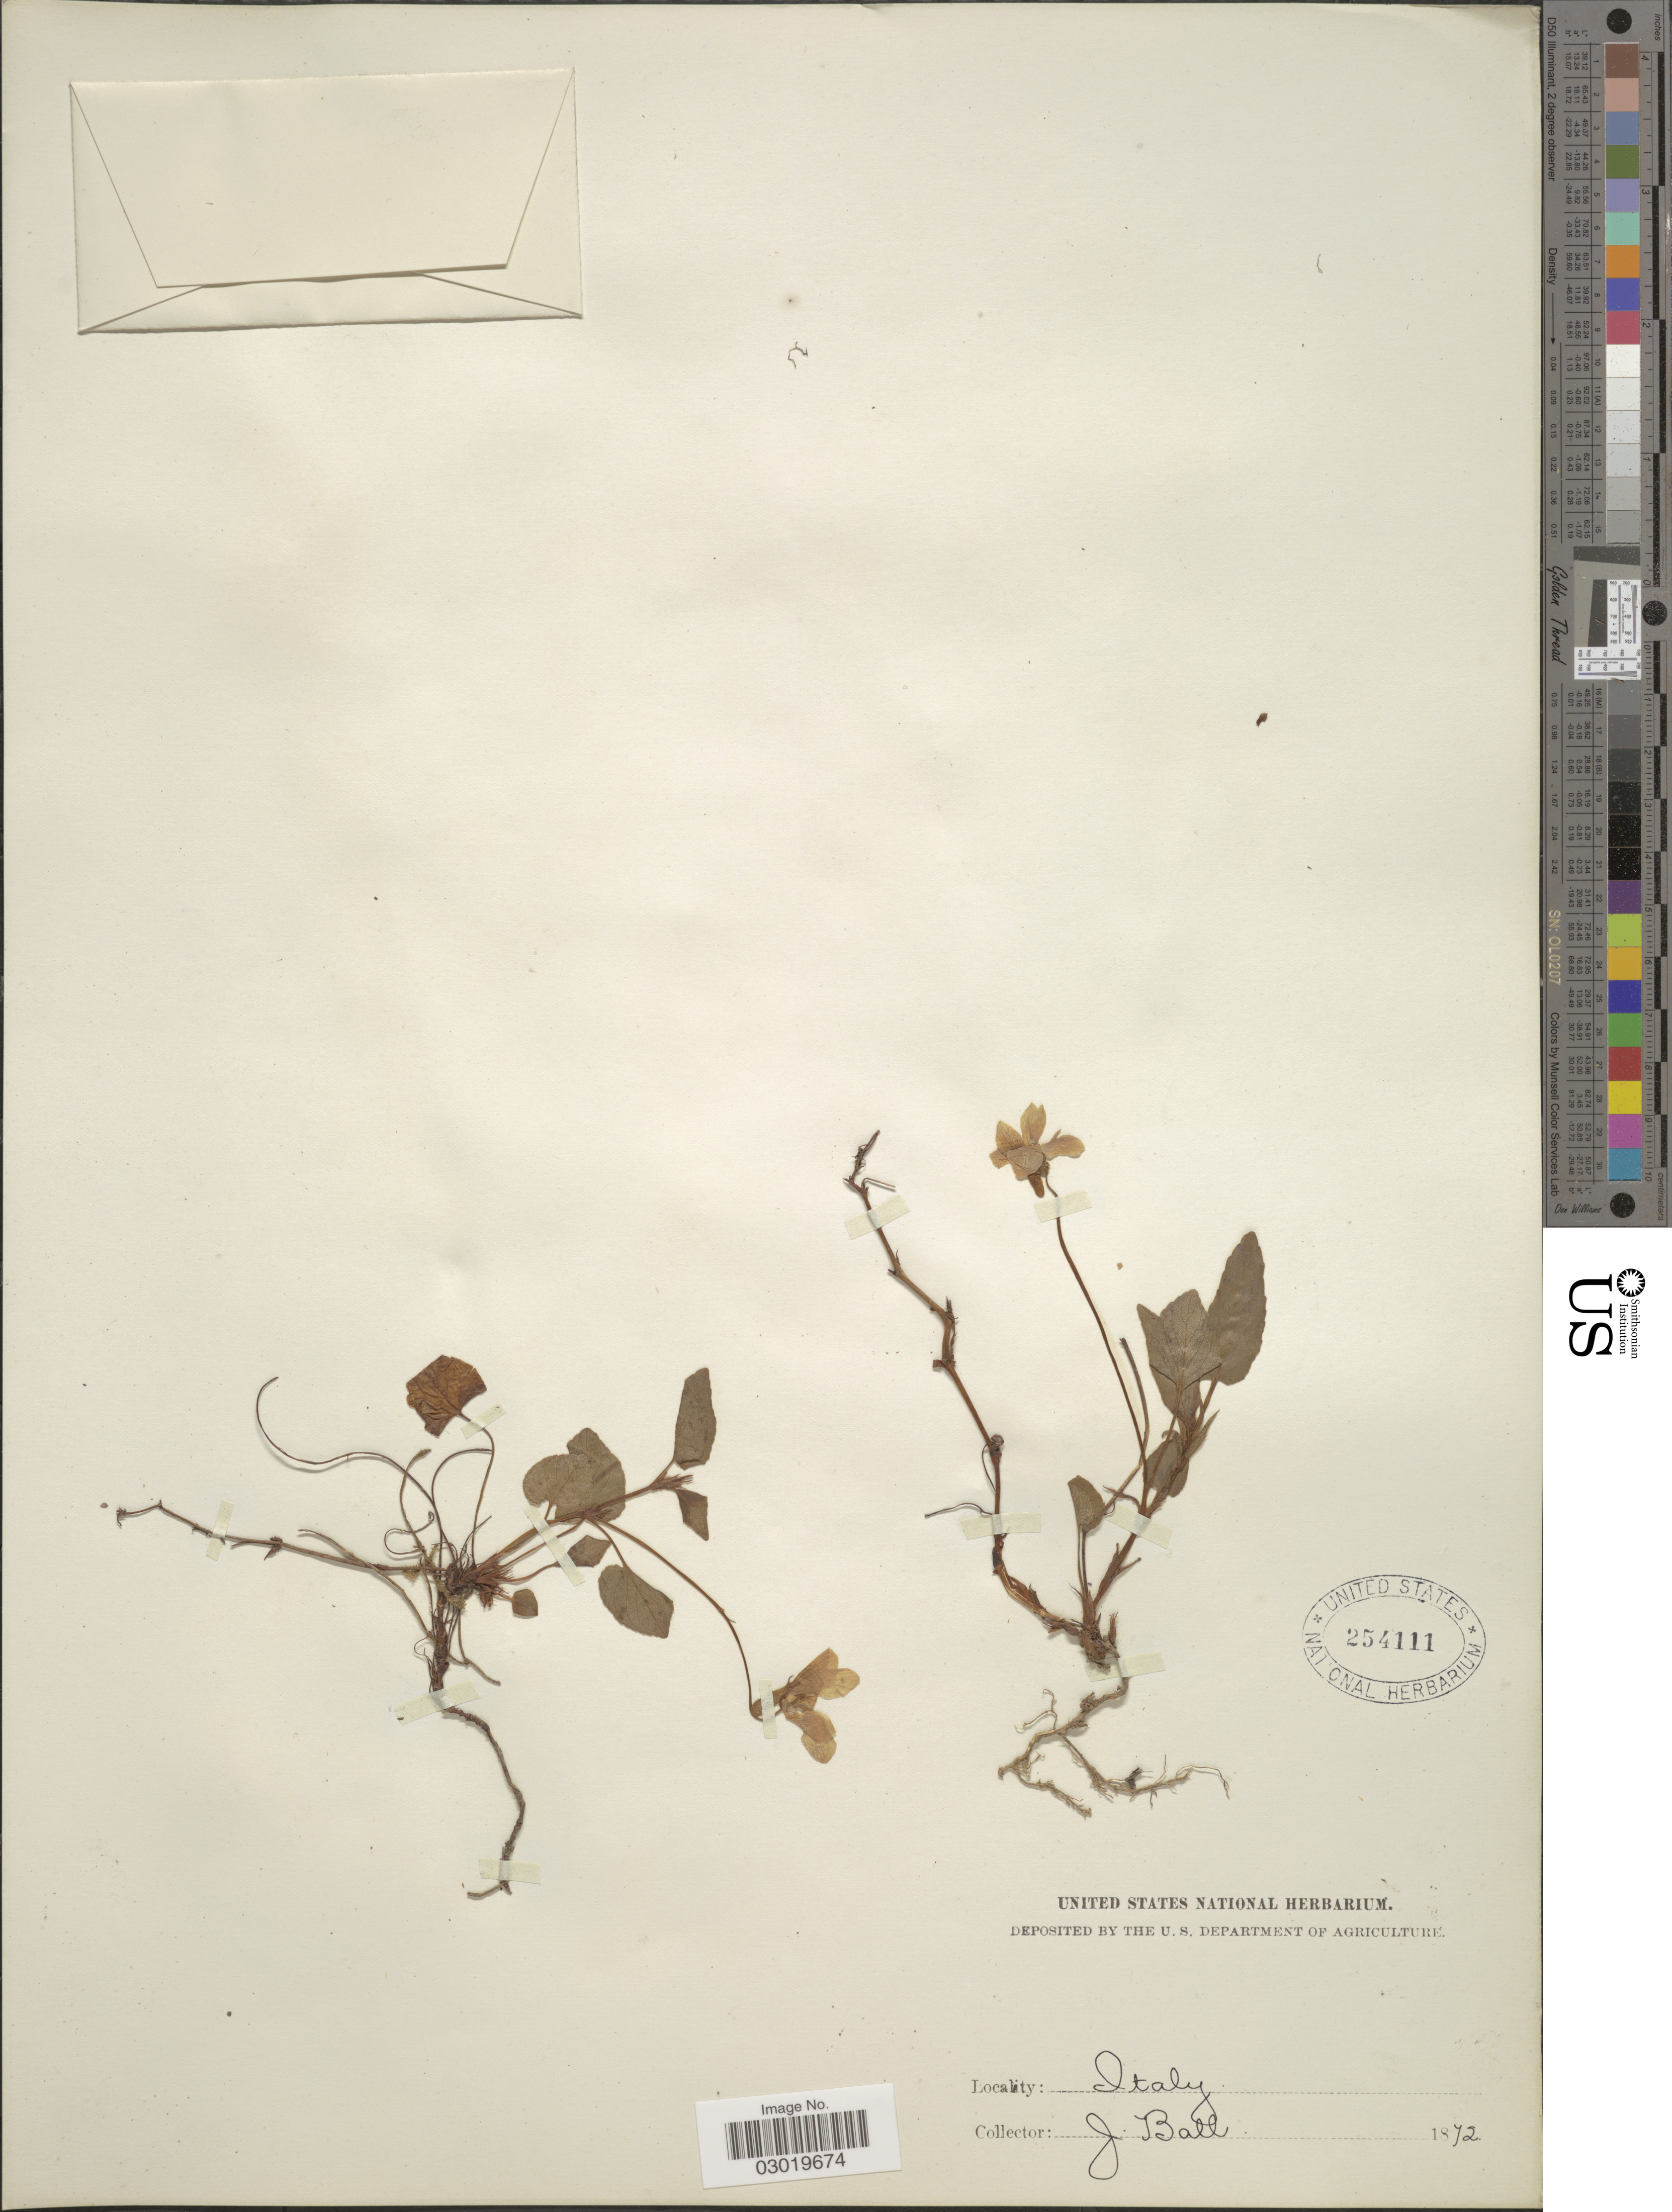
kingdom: Plantae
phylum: Tracheophyta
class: Magnoliopsida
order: Malpighiales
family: Violaceae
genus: Viola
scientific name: Viola sp.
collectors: J. Ball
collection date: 1872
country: Italy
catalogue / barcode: US 254111